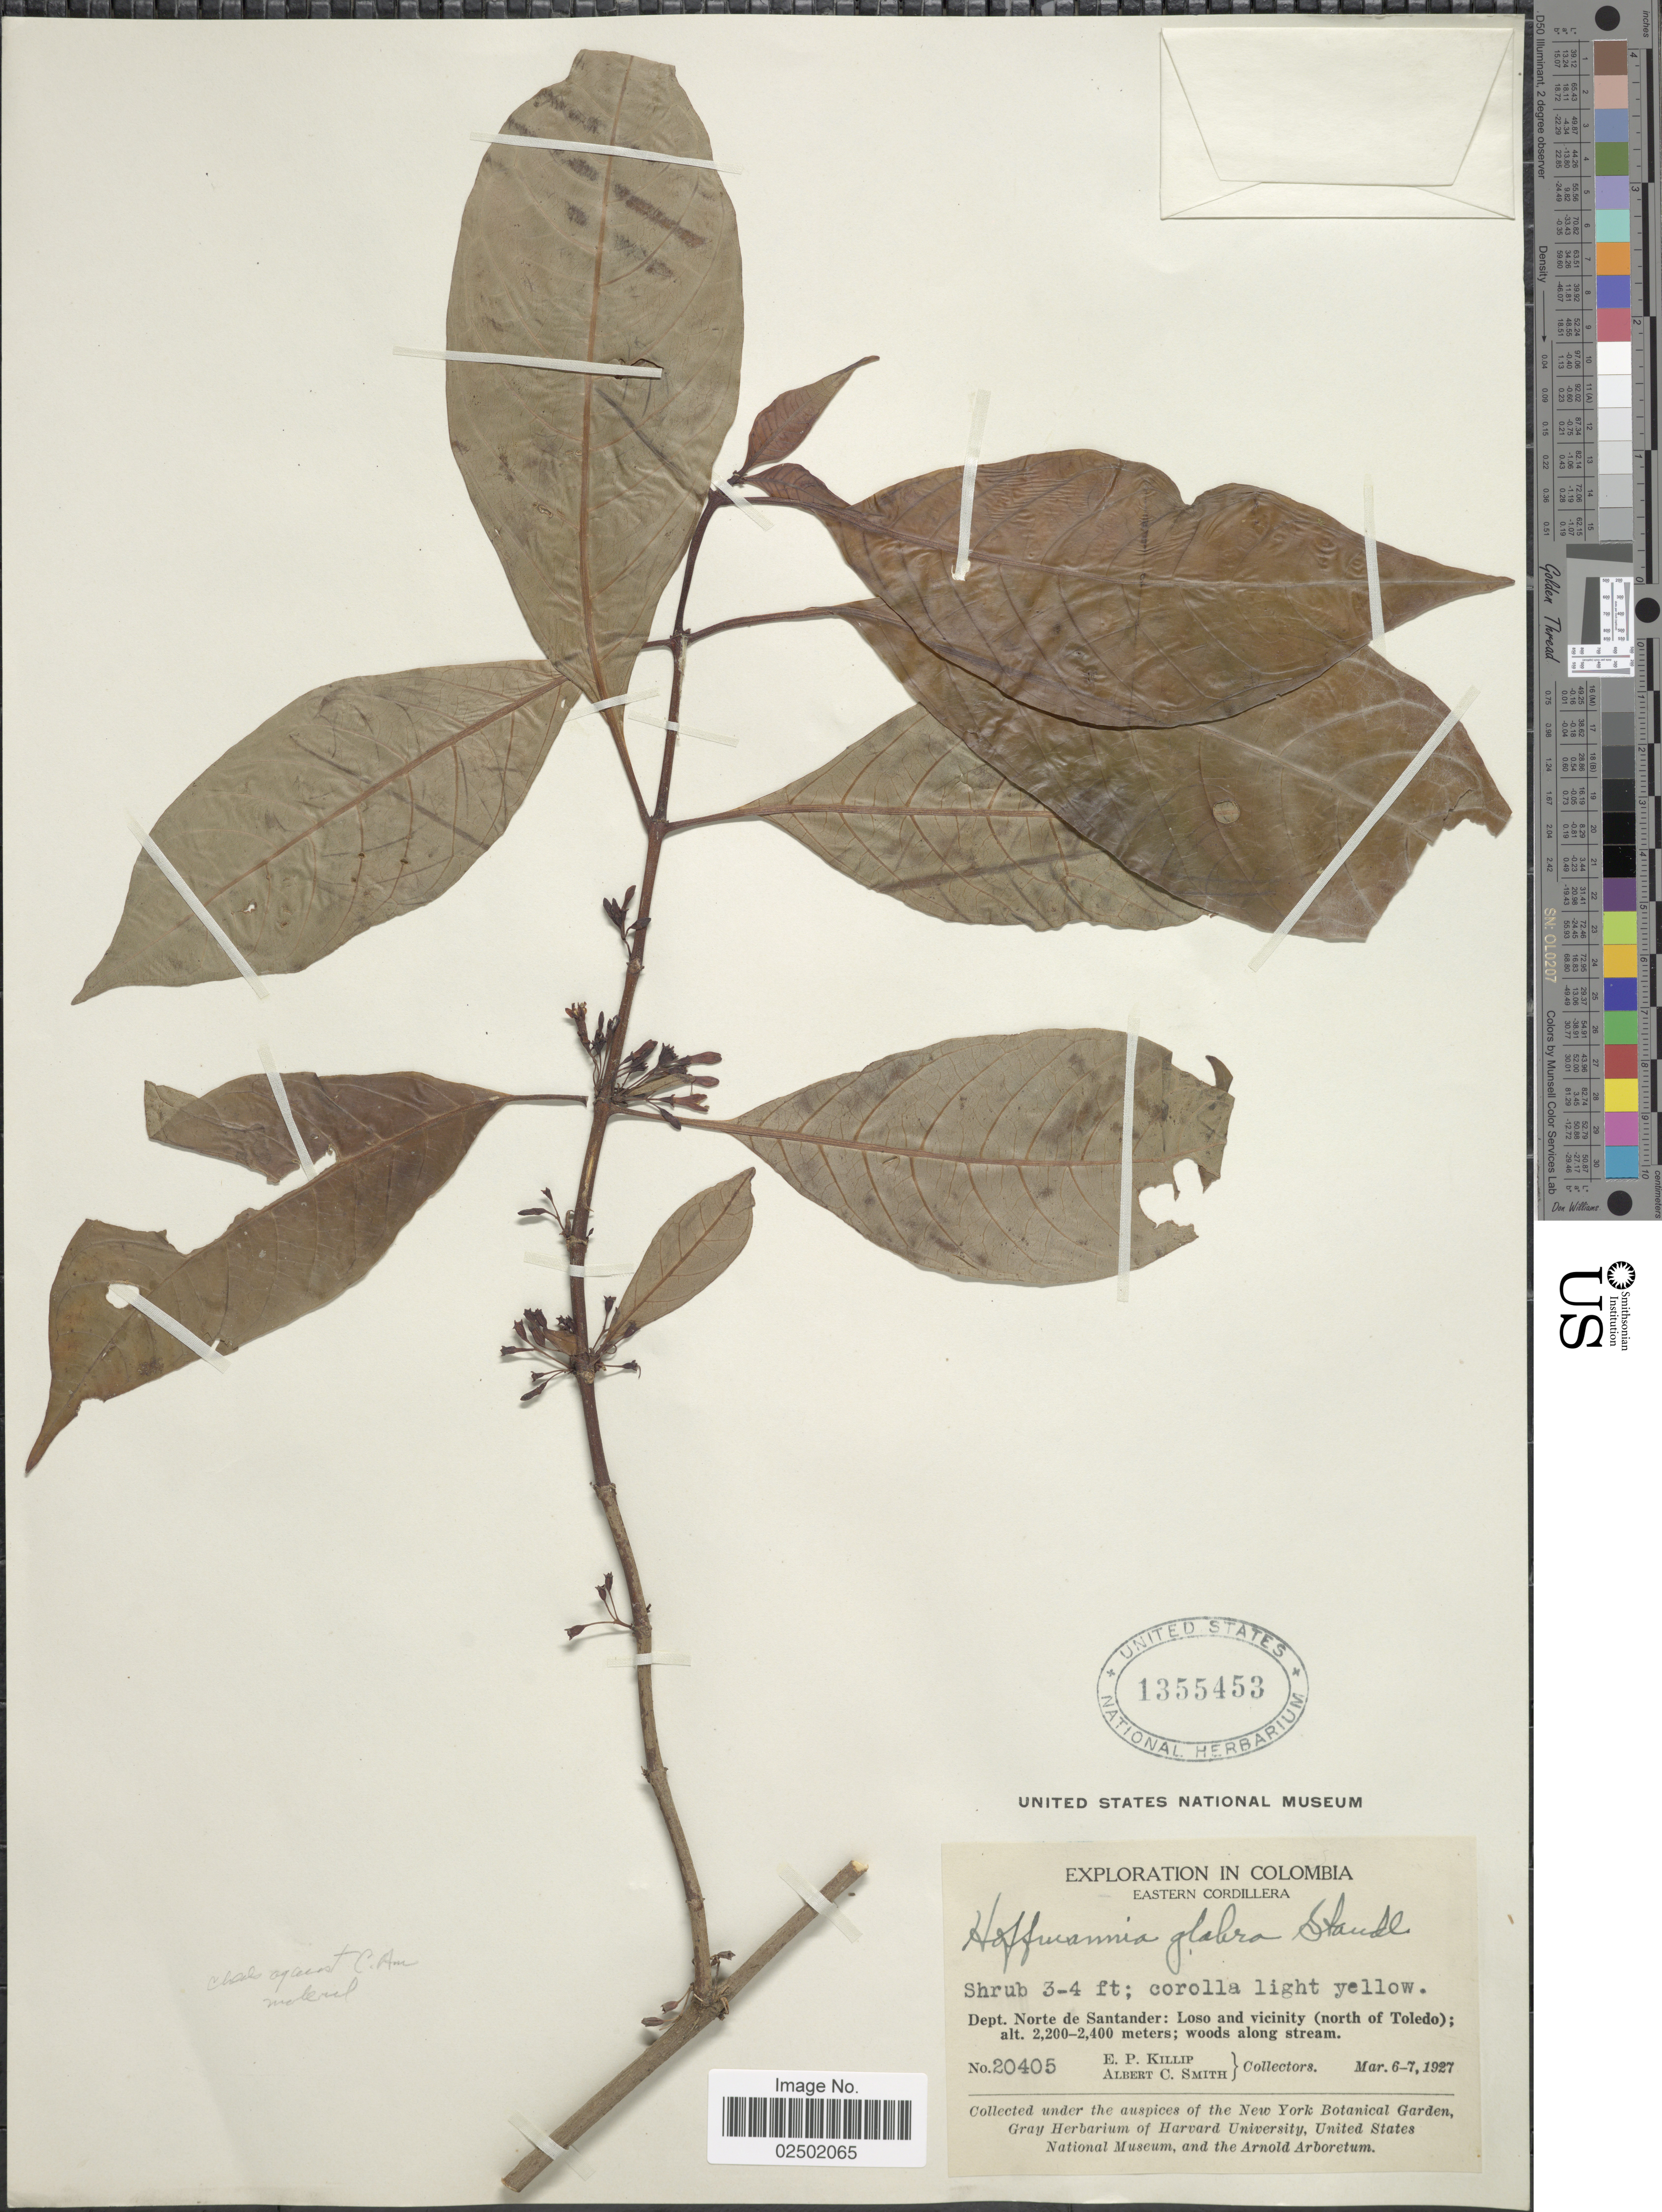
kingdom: Plantae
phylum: Tracheophyta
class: Magnoliopsida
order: Gentianales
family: Rubiaceae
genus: Hoffmannia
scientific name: Hoffmannia glabra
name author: Standl.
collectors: E. P. Killip & A. C. Smith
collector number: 20405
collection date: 1927-03-06/1927-03-07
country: Colombia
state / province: Norte de Santander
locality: Eastern Cordillera. Dept. Norte de Santander: Loso and vicinity (north of Toledo)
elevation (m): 2200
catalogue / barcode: US 1355453